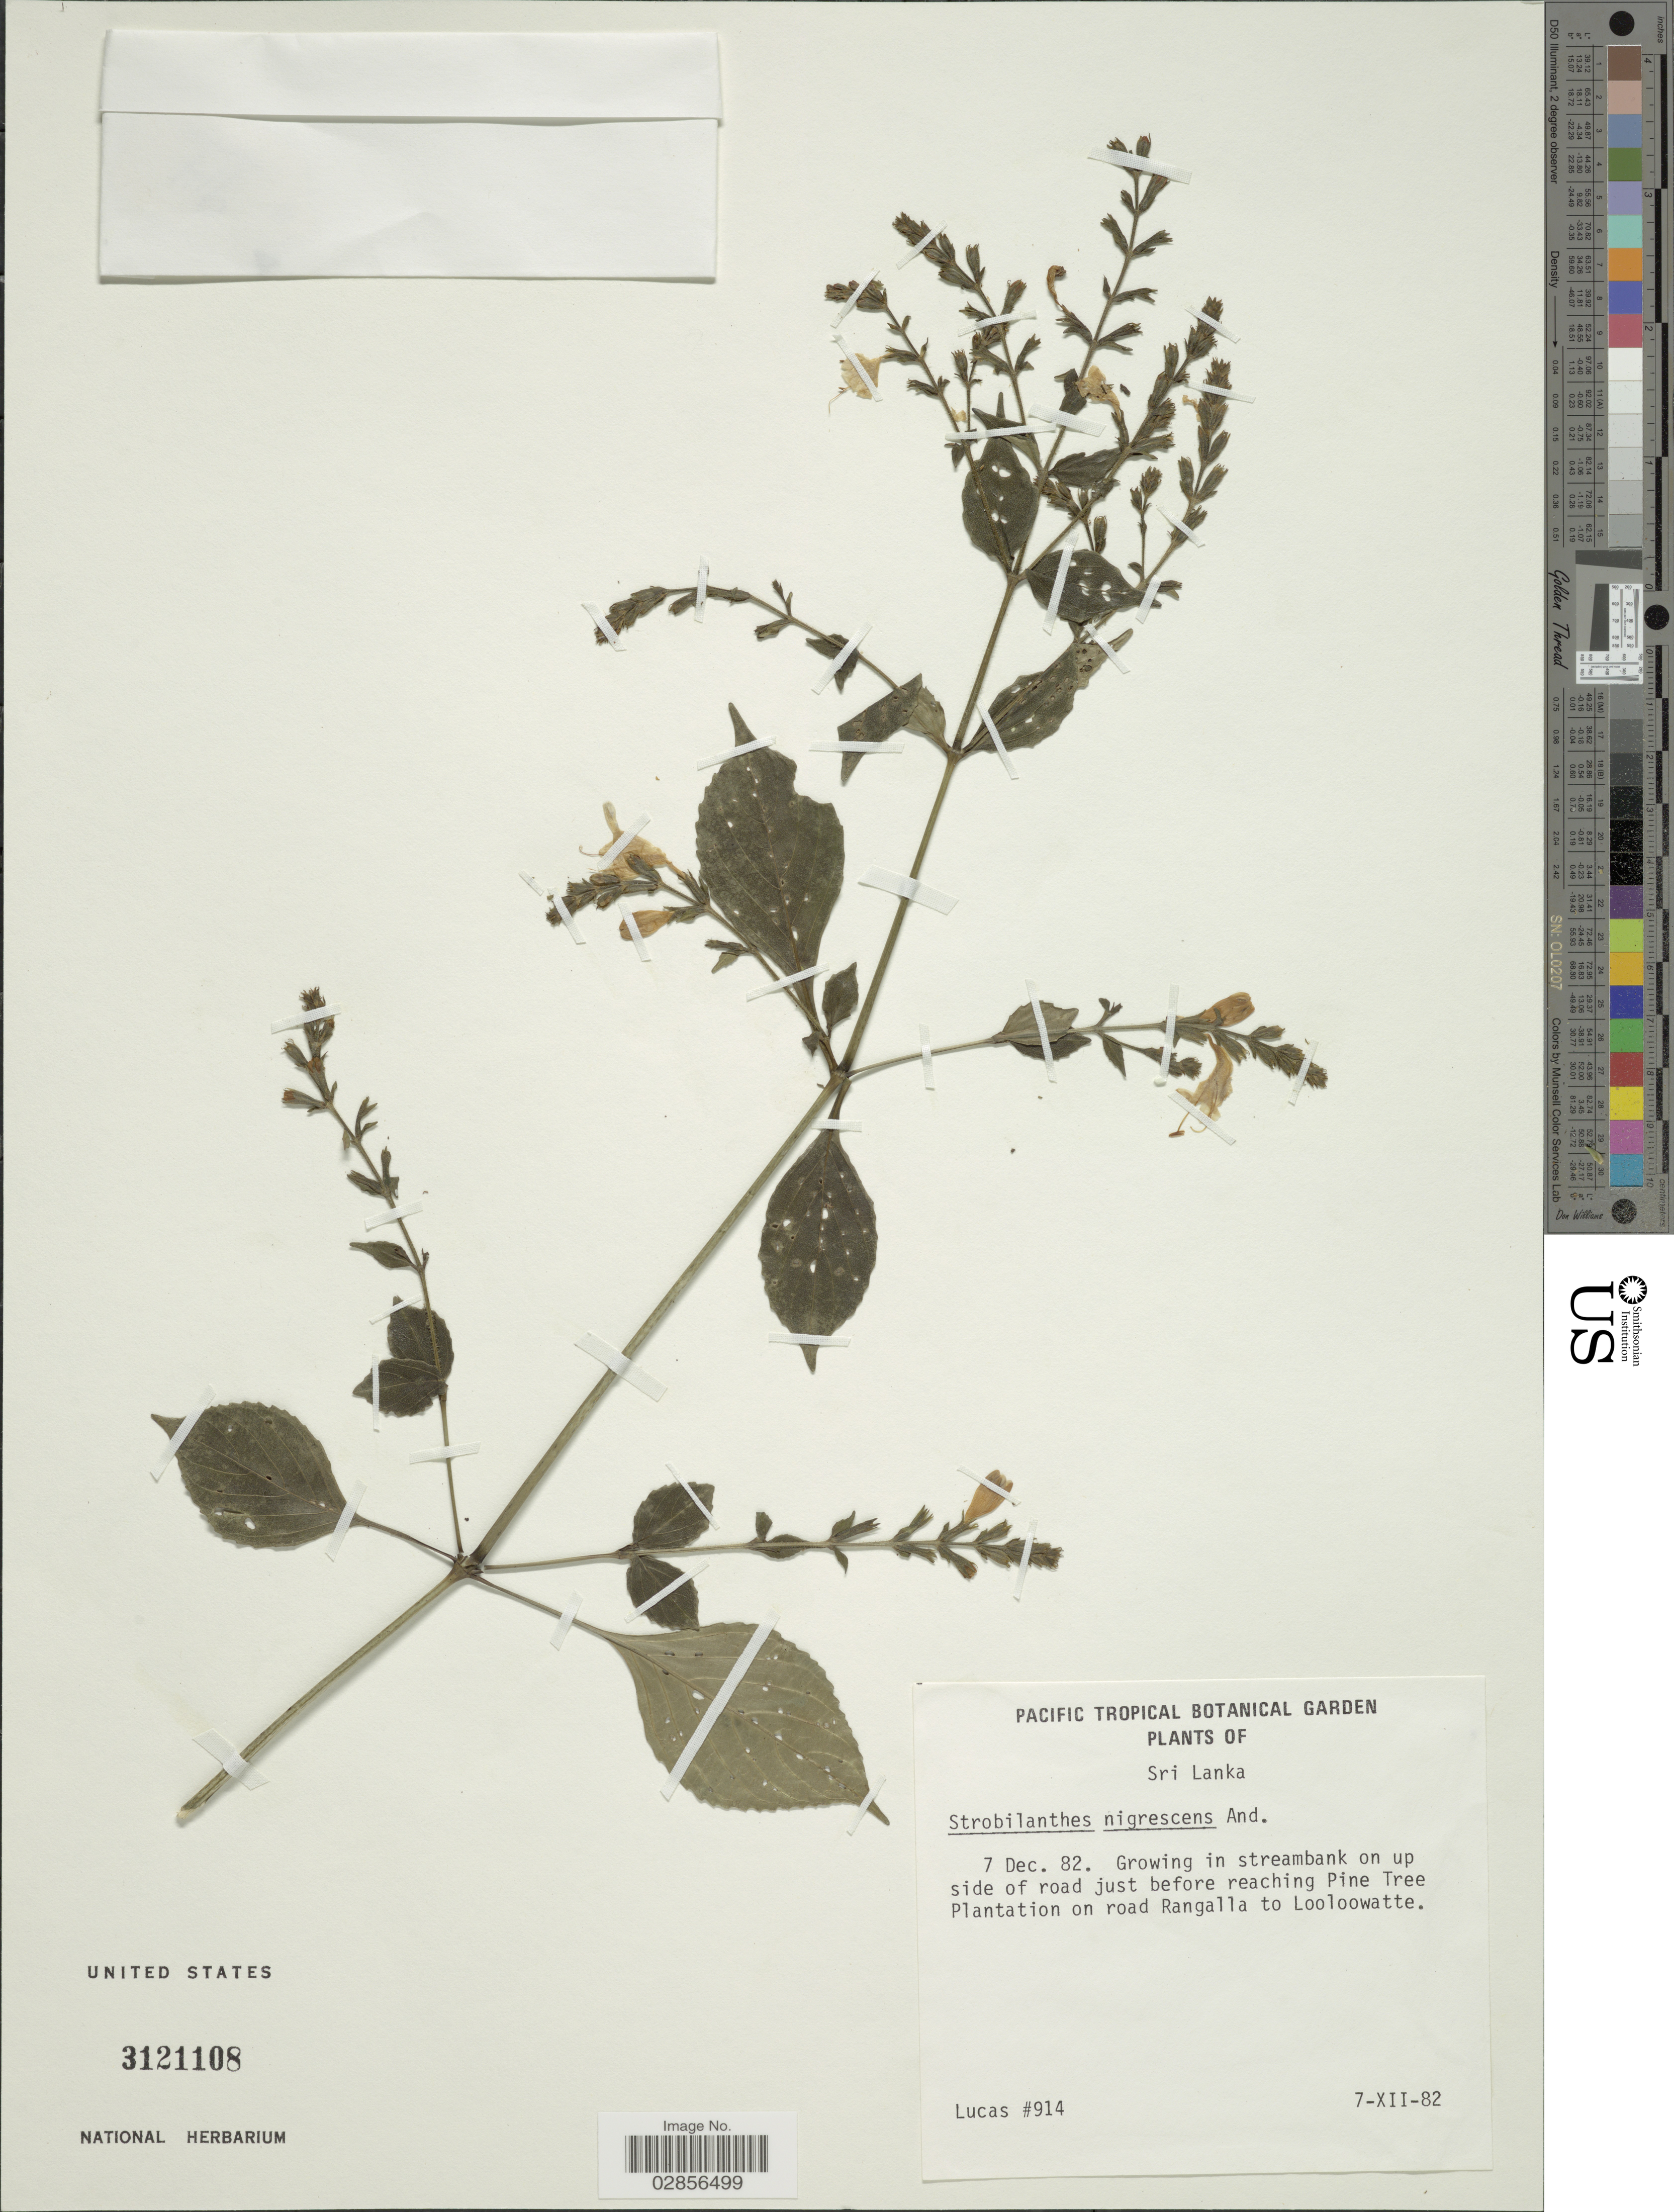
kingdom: Plantae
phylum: Tracheophyta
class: Magnoliopsida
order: Lamiales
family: Acanthaceae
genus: Strobilanthes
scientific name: Strobilanthes nigrescens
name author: T. Anderson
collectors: Lucas, --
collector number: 914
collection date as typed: Transcribed d/m/y: 7/12/82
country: Sri Lanka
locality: In streambank on up side of road just before reaching Pine Tree Plantation on road Rangalla to Looloowatte.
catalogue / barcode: US 3121108